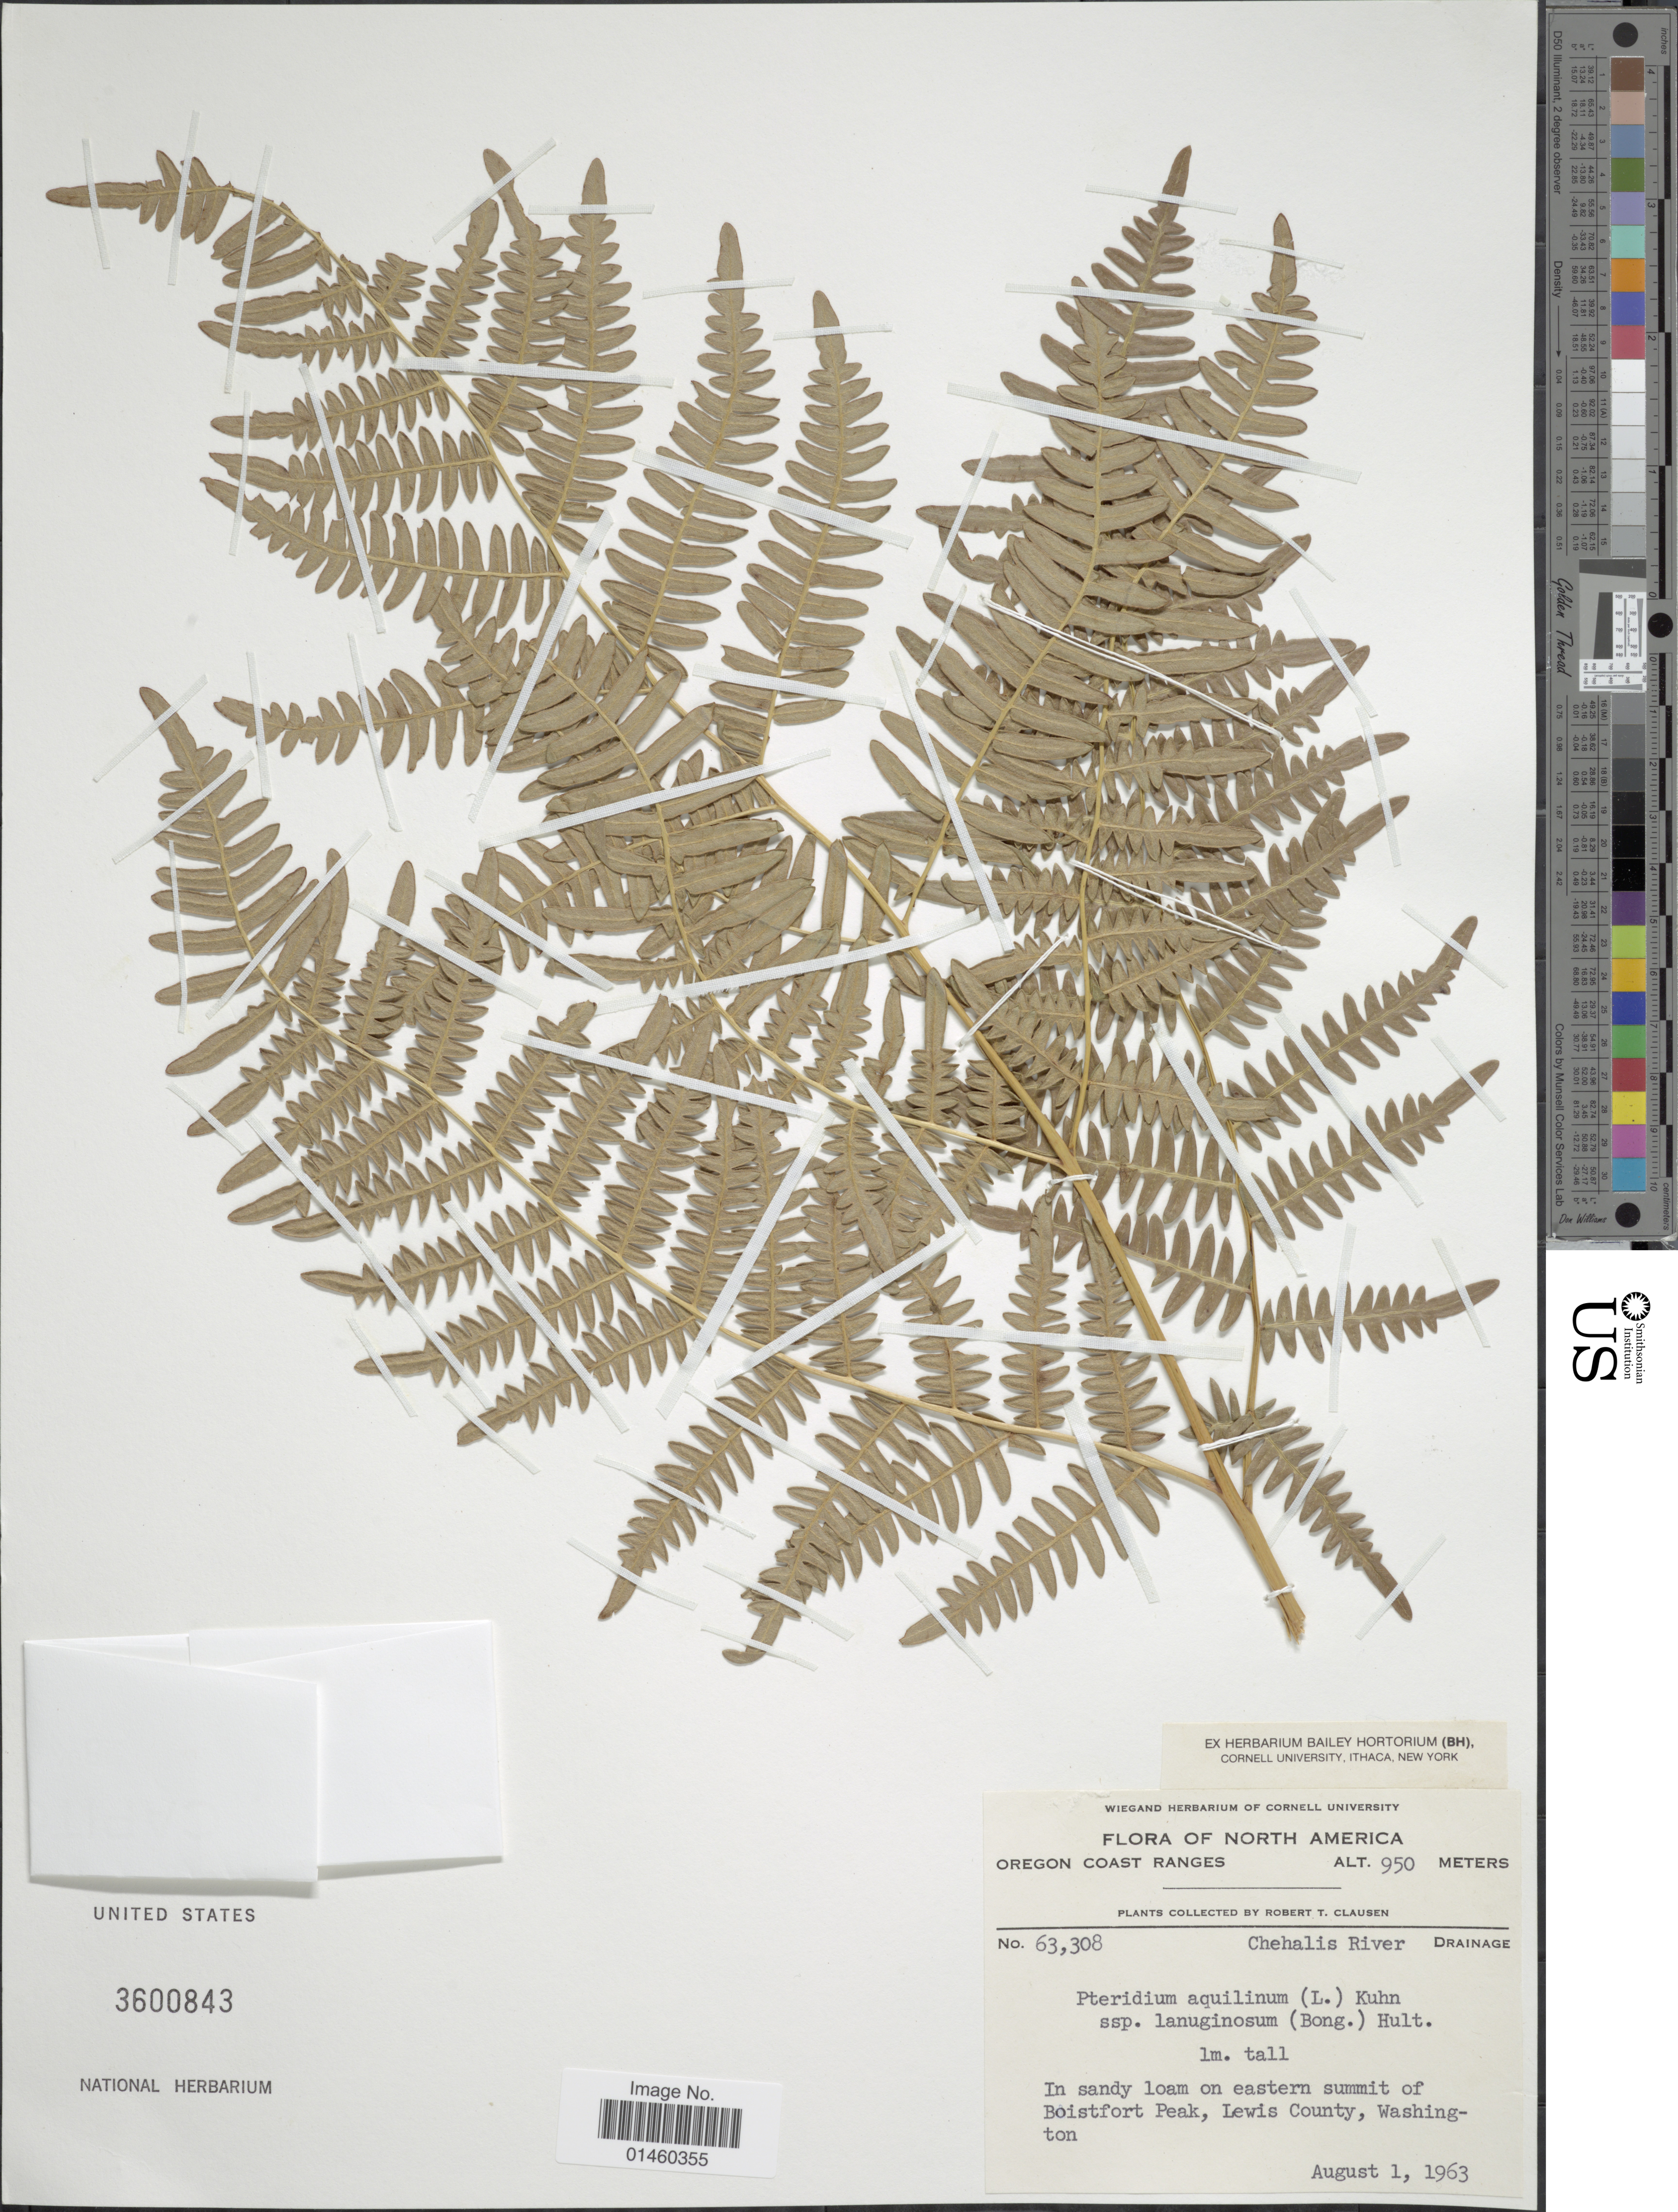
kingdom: Plantae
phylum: Tracheophyta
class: Polypodiopsida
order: Polypodiales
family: Dennstaedtiaceae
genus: Pteridium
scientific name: Pteridium aquilinum var. latiusculum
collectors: R. T. Clausen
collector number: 63308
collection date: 1963-08-01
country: United States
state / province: Oregon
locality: Oregon Coast Ranges, In sandy loam on eastern summit of Boistfort Peak, Lewis County, Washington. Chehalis river drainage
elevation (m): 950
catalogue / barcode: US 3600843